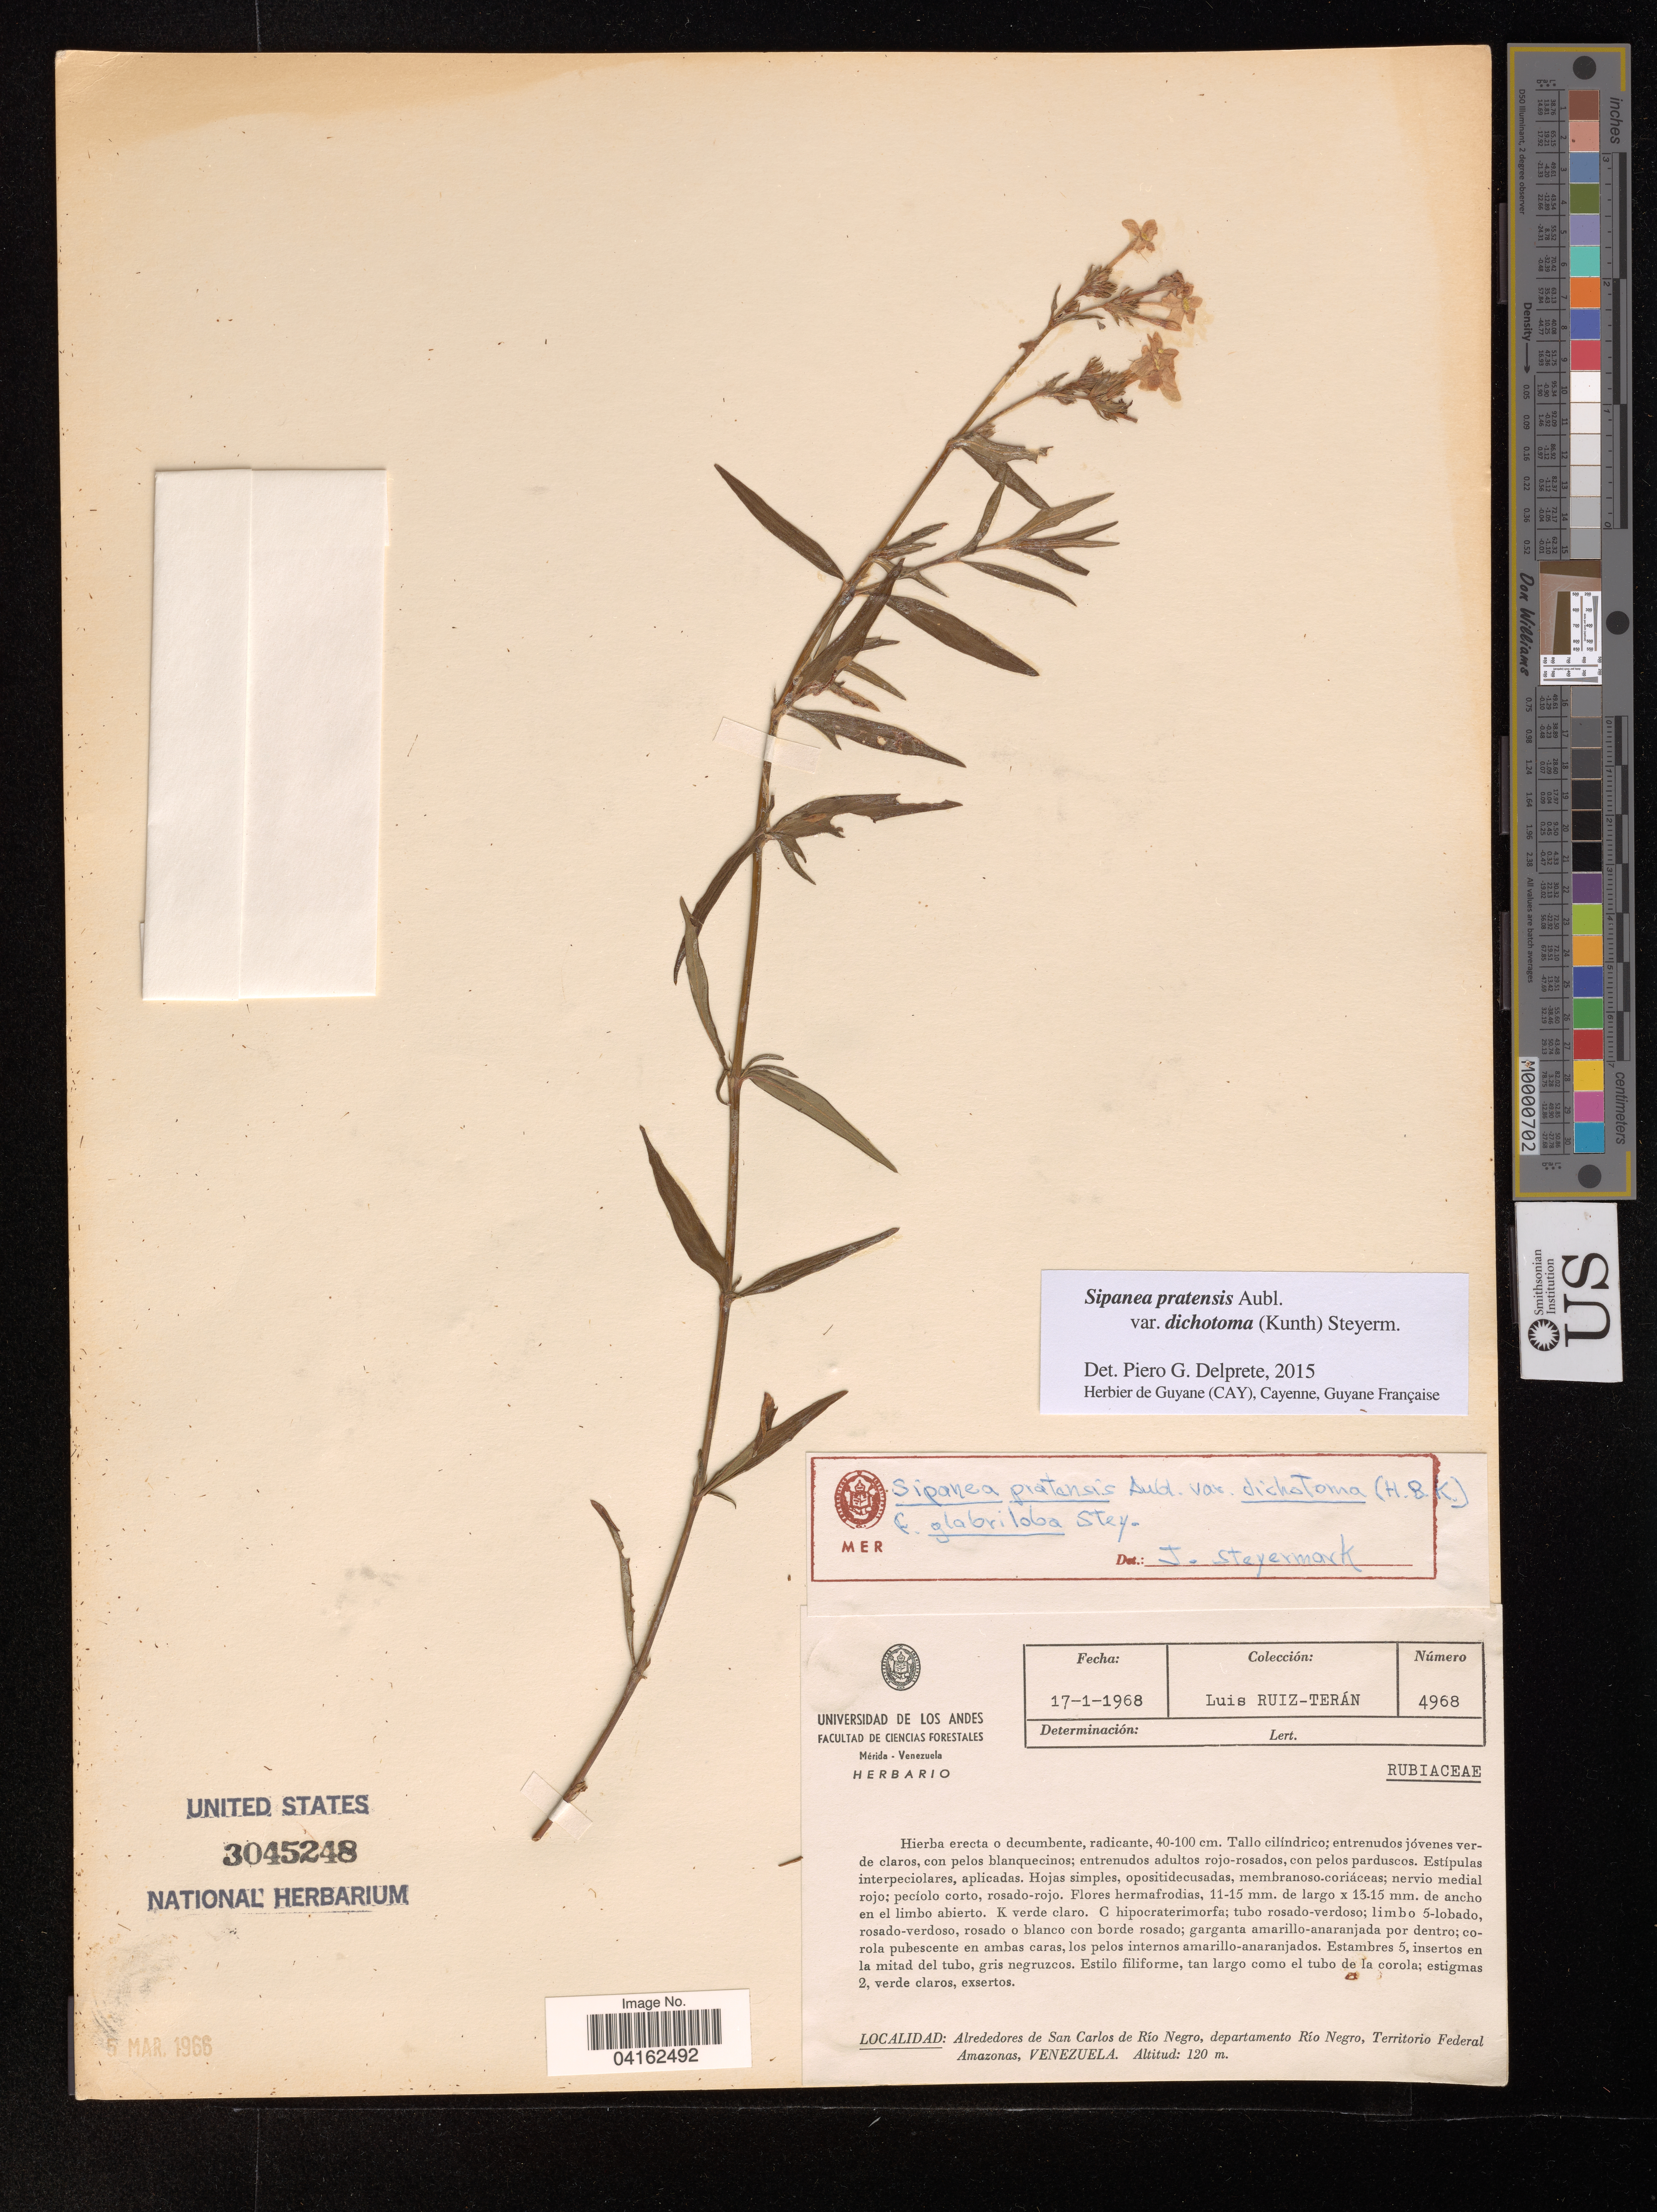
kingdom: Plantae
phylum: Tracheophyta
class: Magnoliopsida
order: Gentianales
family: Rubiaceae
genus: Sipanea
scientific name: Sipanea pratensis var. dichotoma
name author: (Kunth) Steyerm.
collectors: L. E. Ruíz-Terán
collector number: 4968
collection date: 1968-01-17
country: Venezuela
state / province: Amazonas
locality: Alrededores de San Carlos de Rio Negro, departamento Río Negro, Territorio Federal Amazonas.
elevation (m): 120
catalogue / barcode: US 3045248